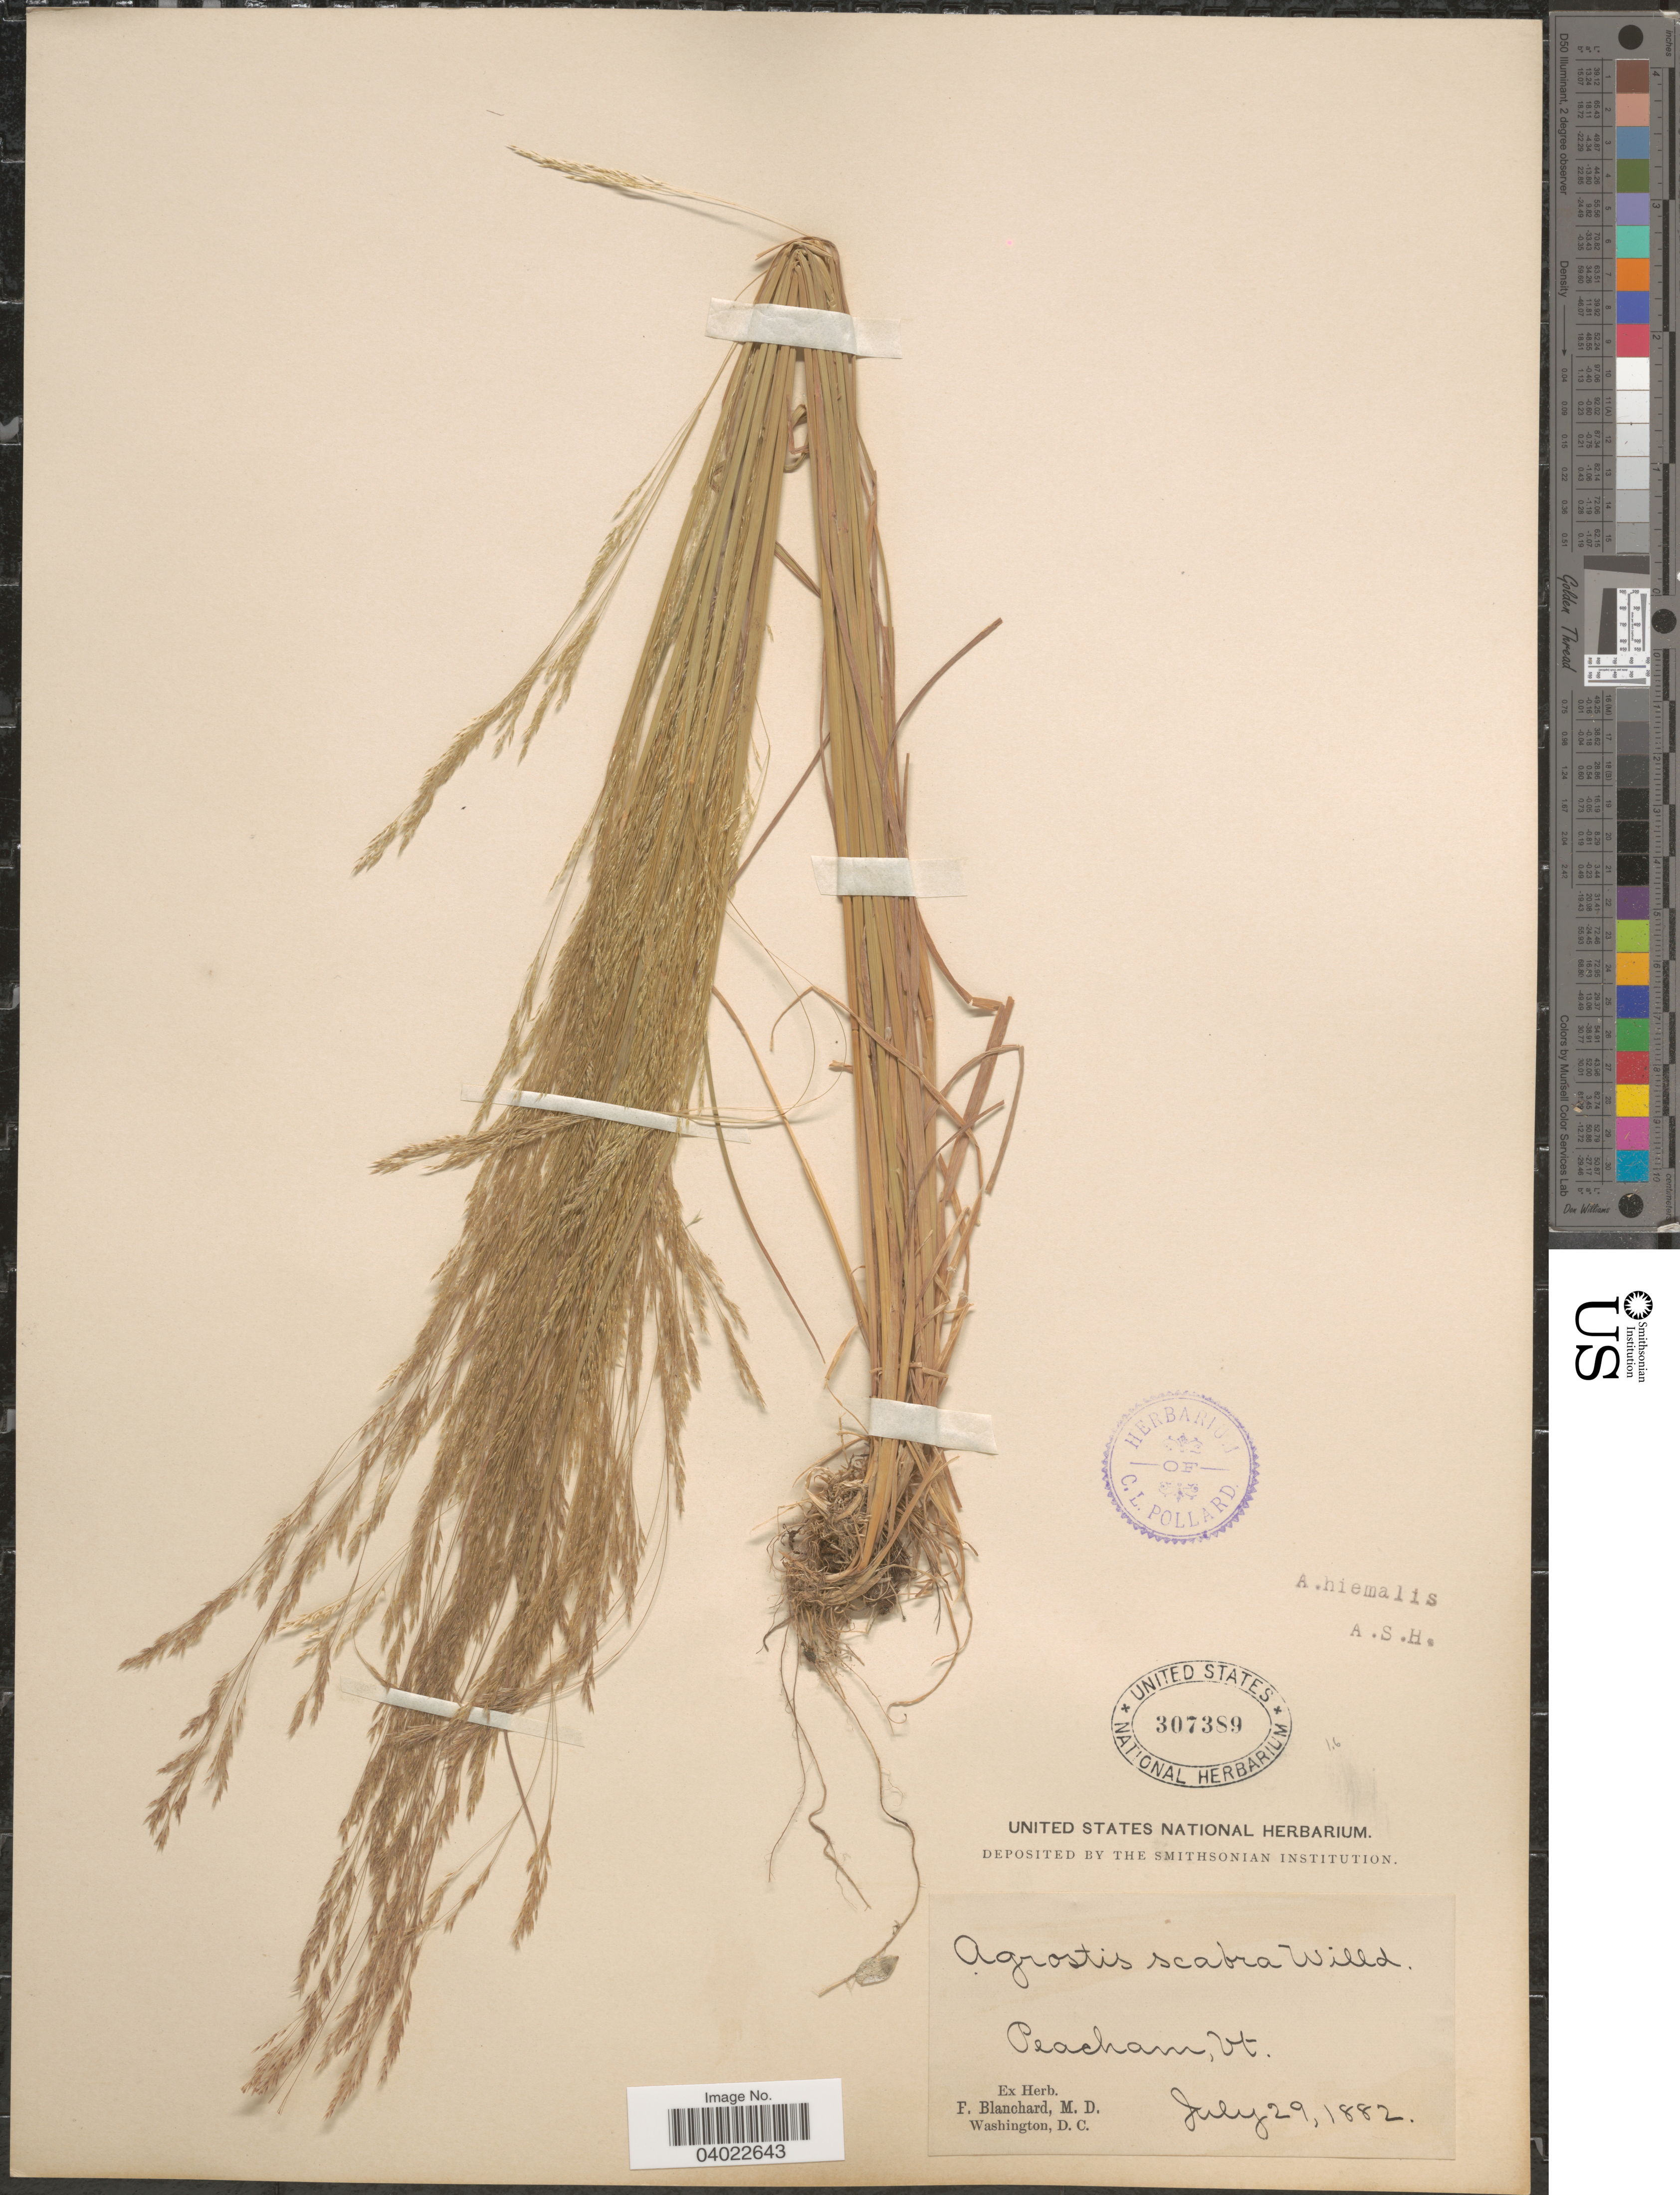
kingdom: Plantae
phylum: Tracheophyta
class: Liliopsida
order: Poales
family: Poaceae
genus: Agrostis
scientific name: Agrostis scabra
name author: Willd.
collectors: ex herb. F. Blanchard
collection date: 1882-07-29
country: United States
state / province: Vermont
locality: Peacham.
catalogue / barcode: US 307389